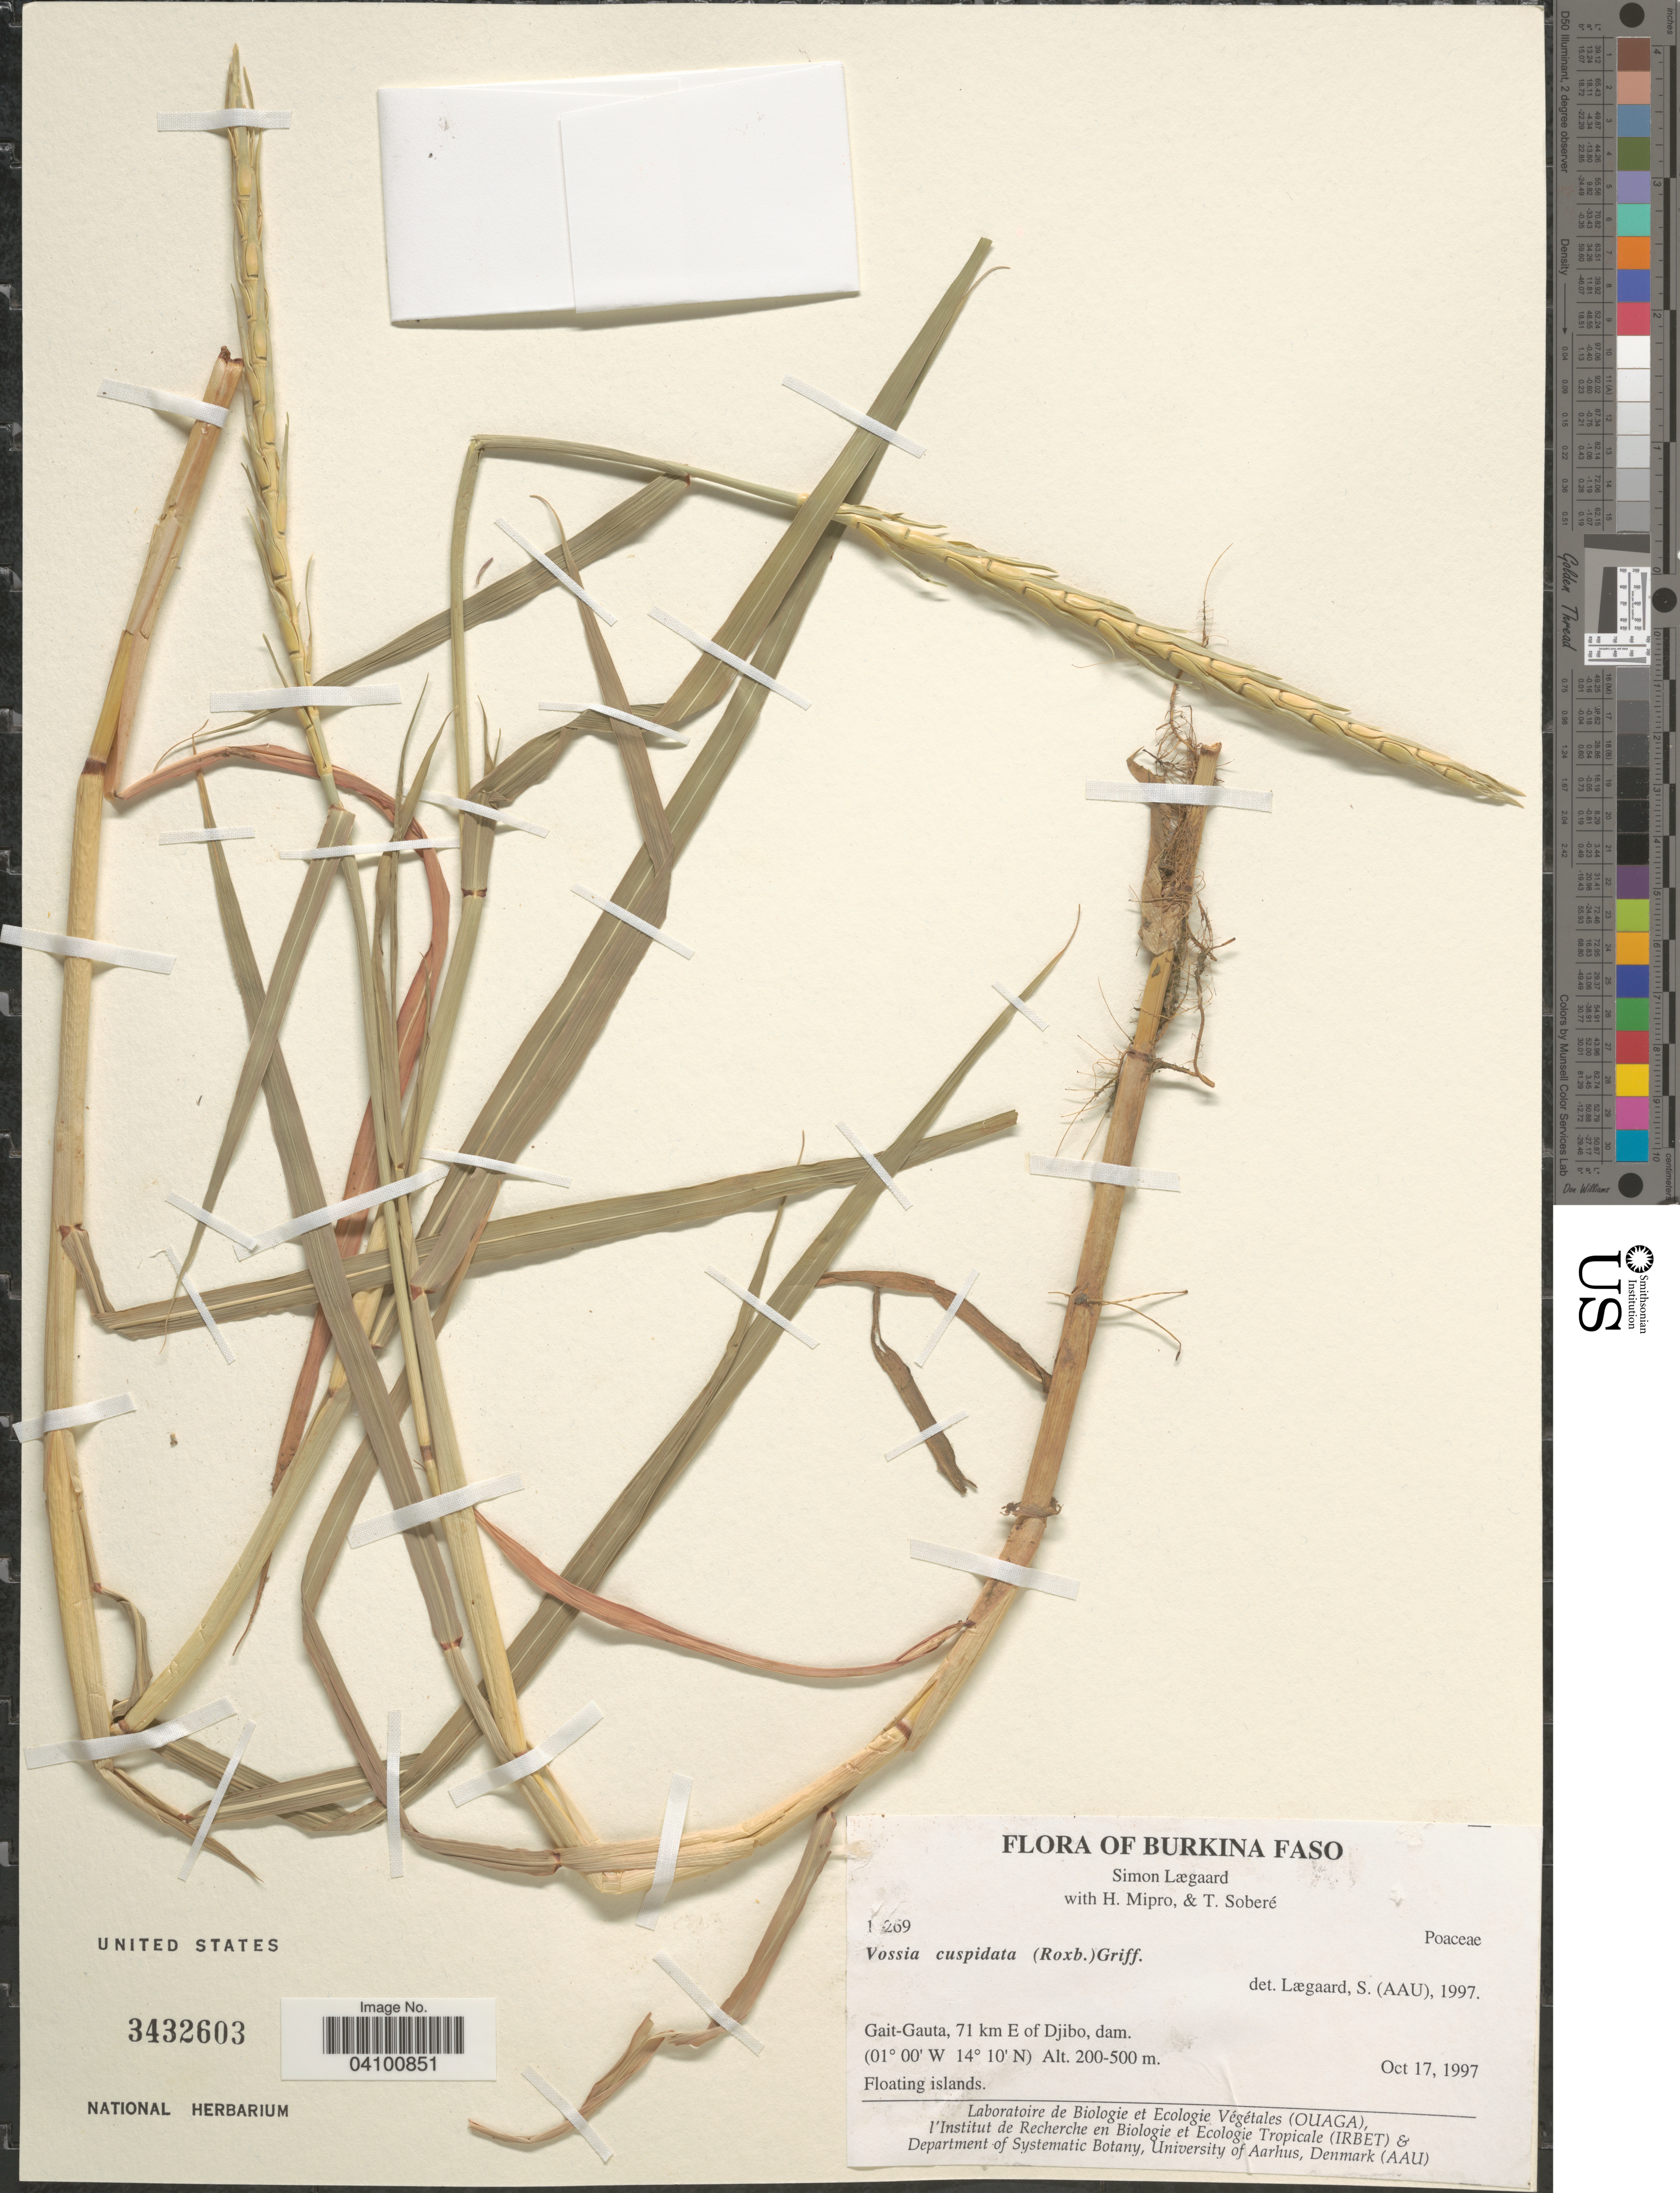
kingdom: Plantae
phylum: Tracheophyta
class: Liliopsida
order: Poales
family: Poaceae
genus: Vossia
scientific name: Vossia cuspidata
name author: Baill.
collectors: S. Lægaard, H. Mipro & T. Sobere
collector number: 1!269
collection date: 1997-10-17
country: Burkina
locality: Burkina Faso. Gait-Gauta, 71 km E of Djibo, dam.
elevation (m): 200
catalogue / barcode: US 3432603